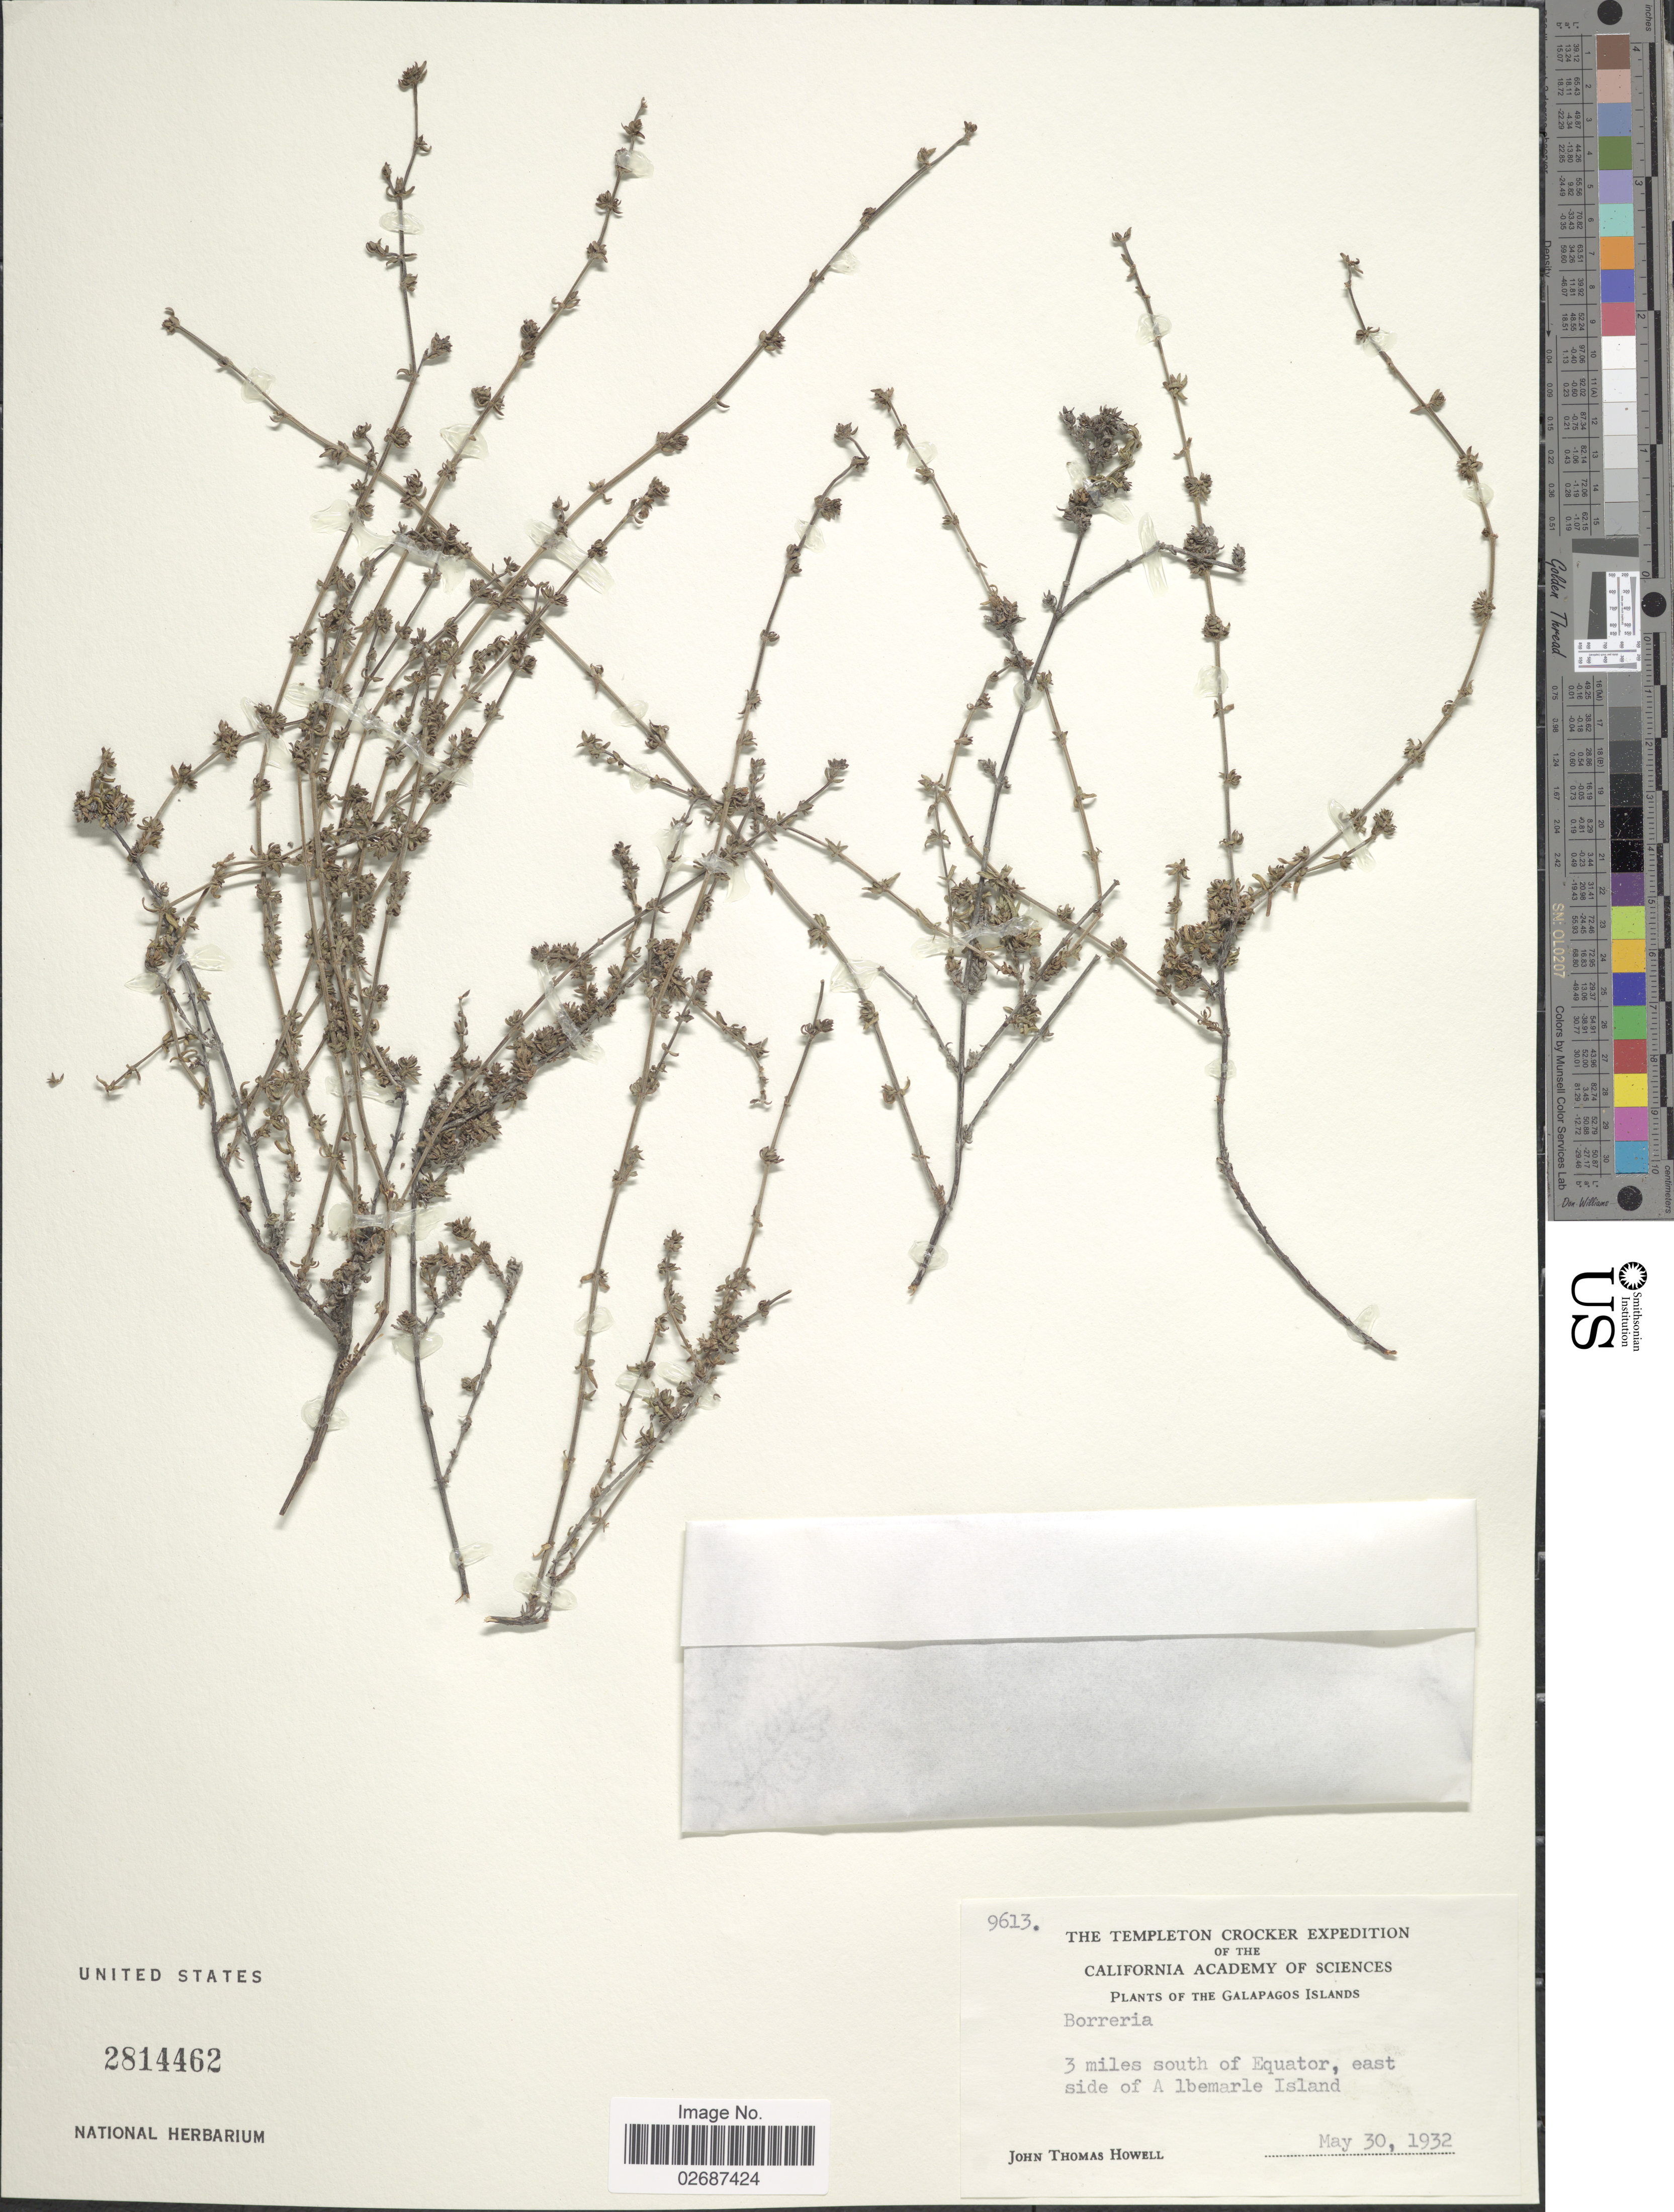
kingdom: Plantae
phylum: Tracheophyta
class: Magnoliopsida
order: Gentianales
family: Rubiaceae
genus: Borreria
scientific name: Borreria sp.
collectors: J. T. Howell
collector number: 9613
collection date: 1932-05-30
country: Ecuador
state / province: Colón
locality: Galapagos Islands, 3 miles south of Equator, east side of Albemarle Island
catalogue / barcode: US 2814462